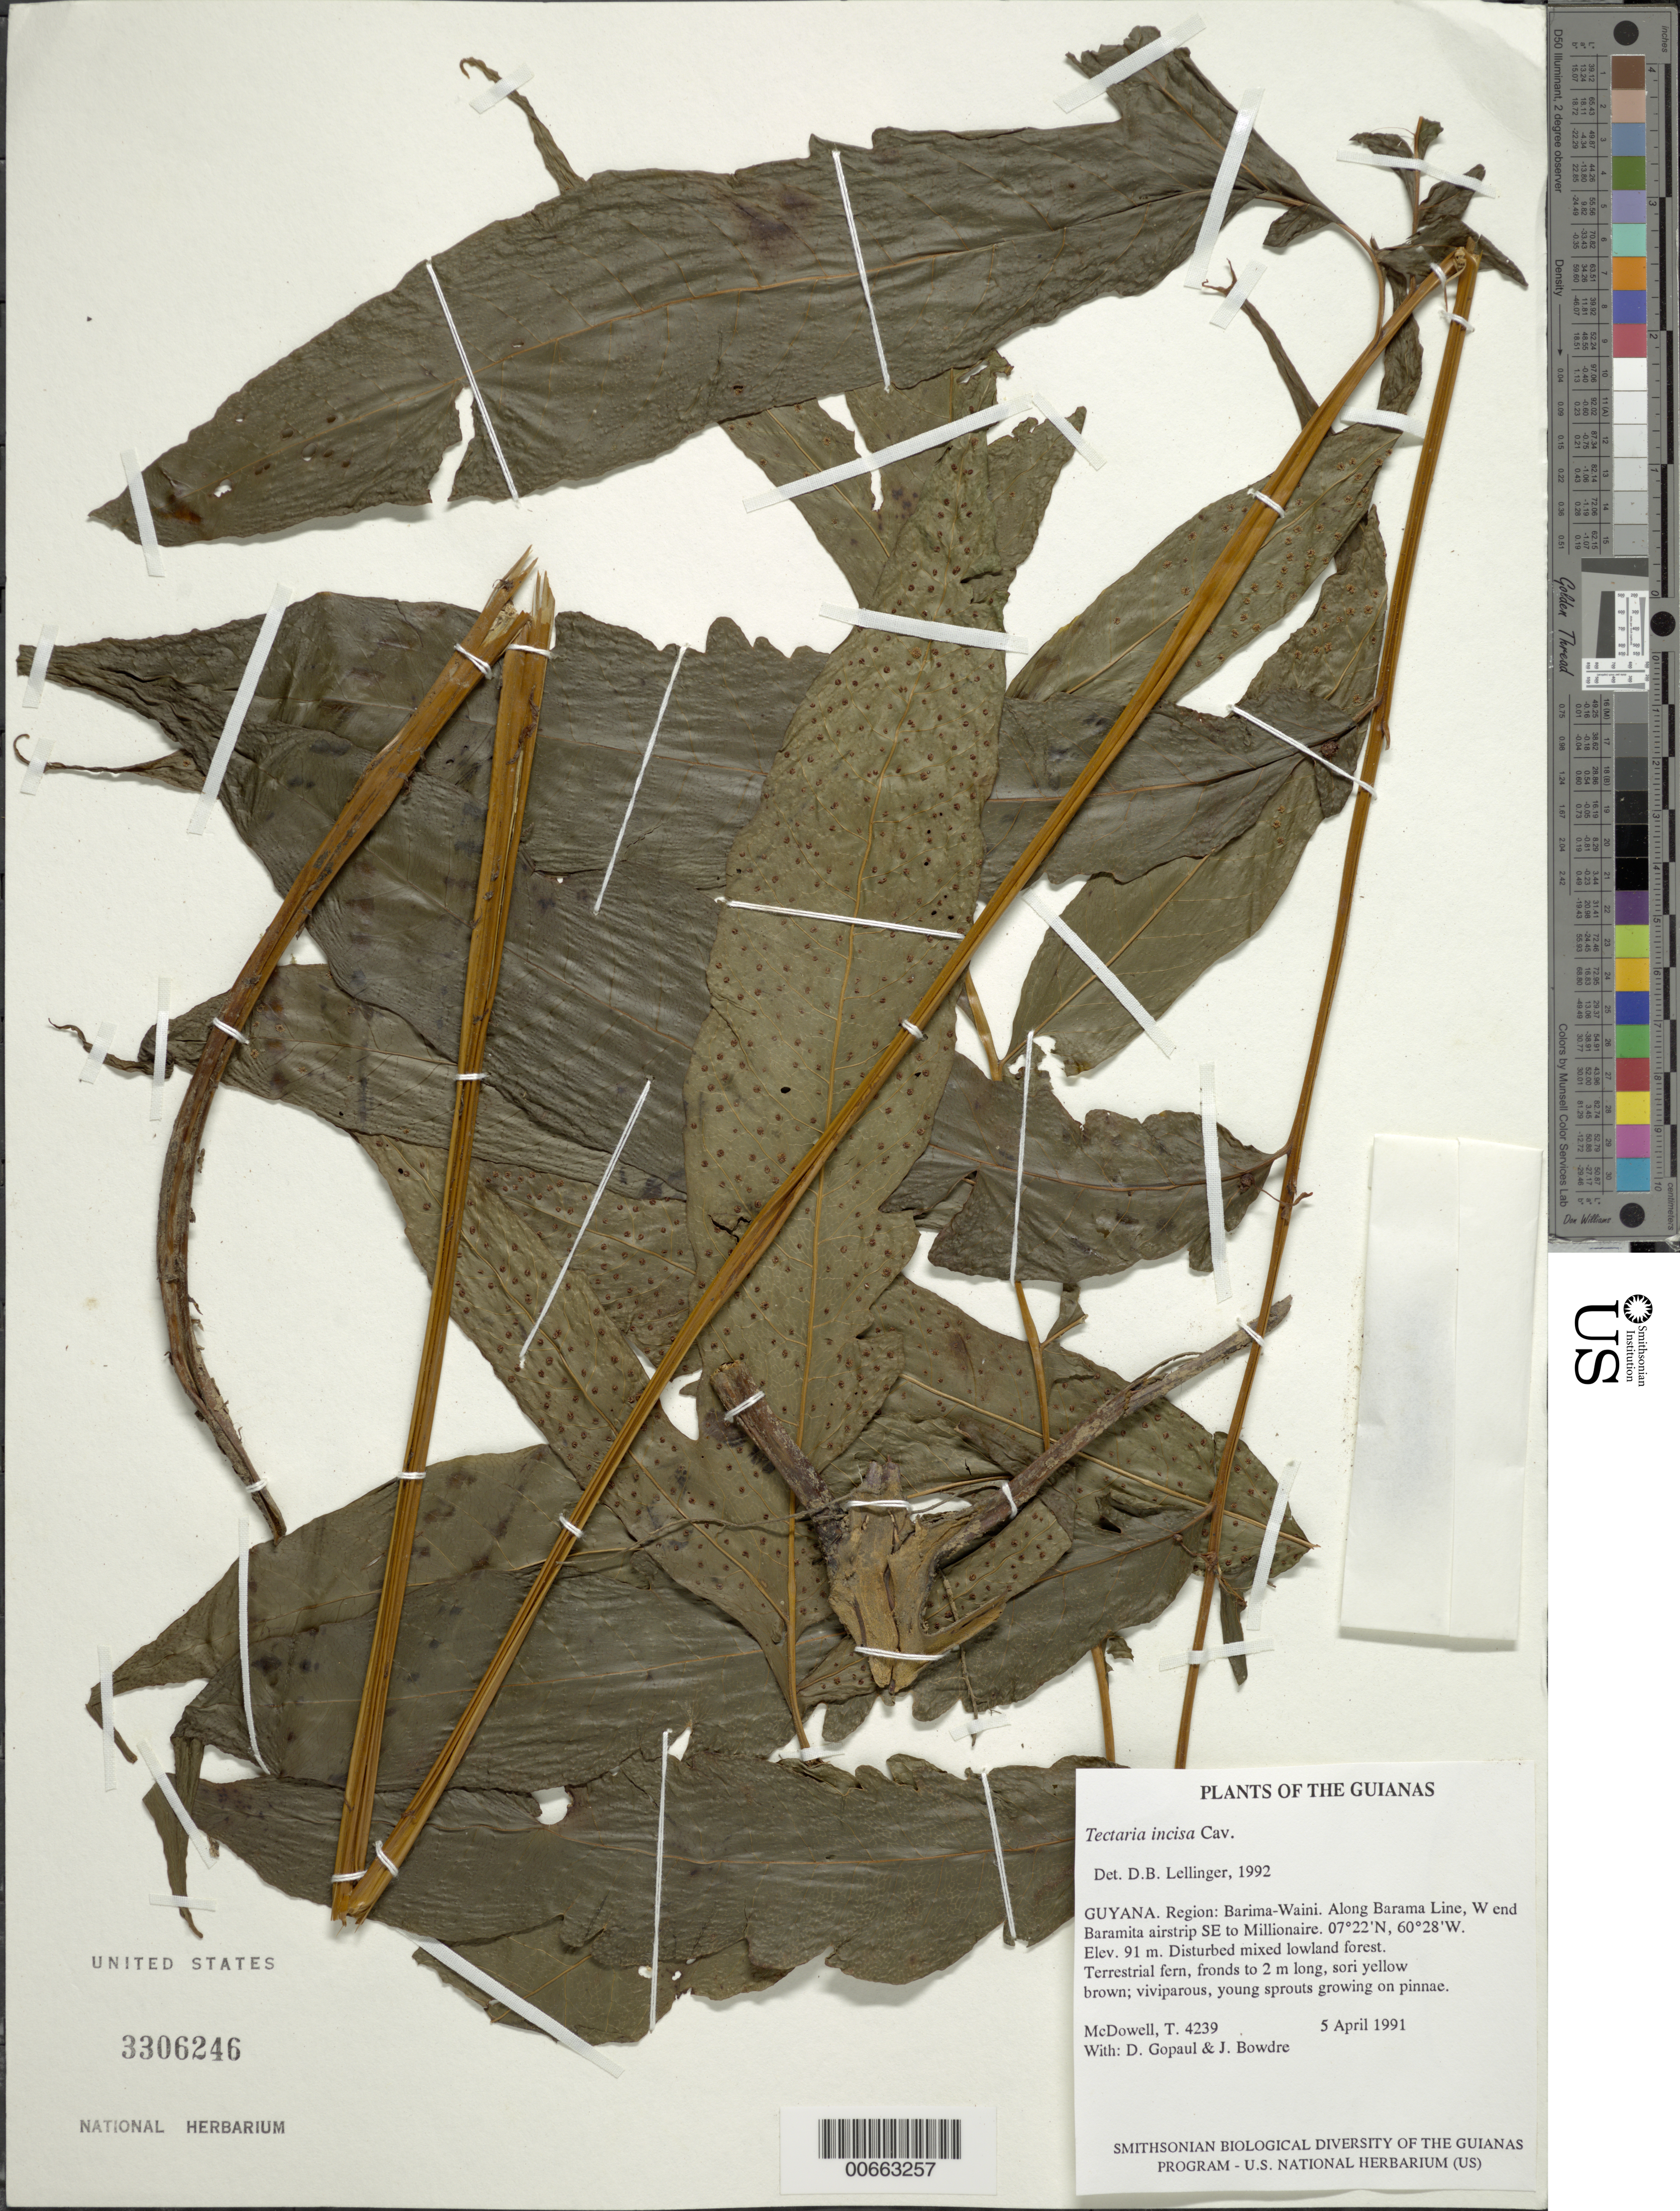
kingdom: Plantae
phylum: Tracheophyta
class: Polypodiopsida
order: Polypodiales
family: Tectariaceae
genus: Tectaria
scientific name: Tectaria incisa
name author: Cav.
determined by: Lellinger, David B., (BOT), Smithsonian Institution - National Museum of Natural History (UNITED STATES)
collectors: T. McDowell, D. Gopaul & J. Bowdre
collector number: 4239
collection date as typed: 5 April 1991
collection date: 1991-04-05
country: Guyana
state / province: Barima-Waini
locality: Along Barama Line, W end Baramita airstrip SE to Millionaire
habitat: Disturbed mixed lowland forest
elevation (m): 91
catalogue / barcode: US 3306246